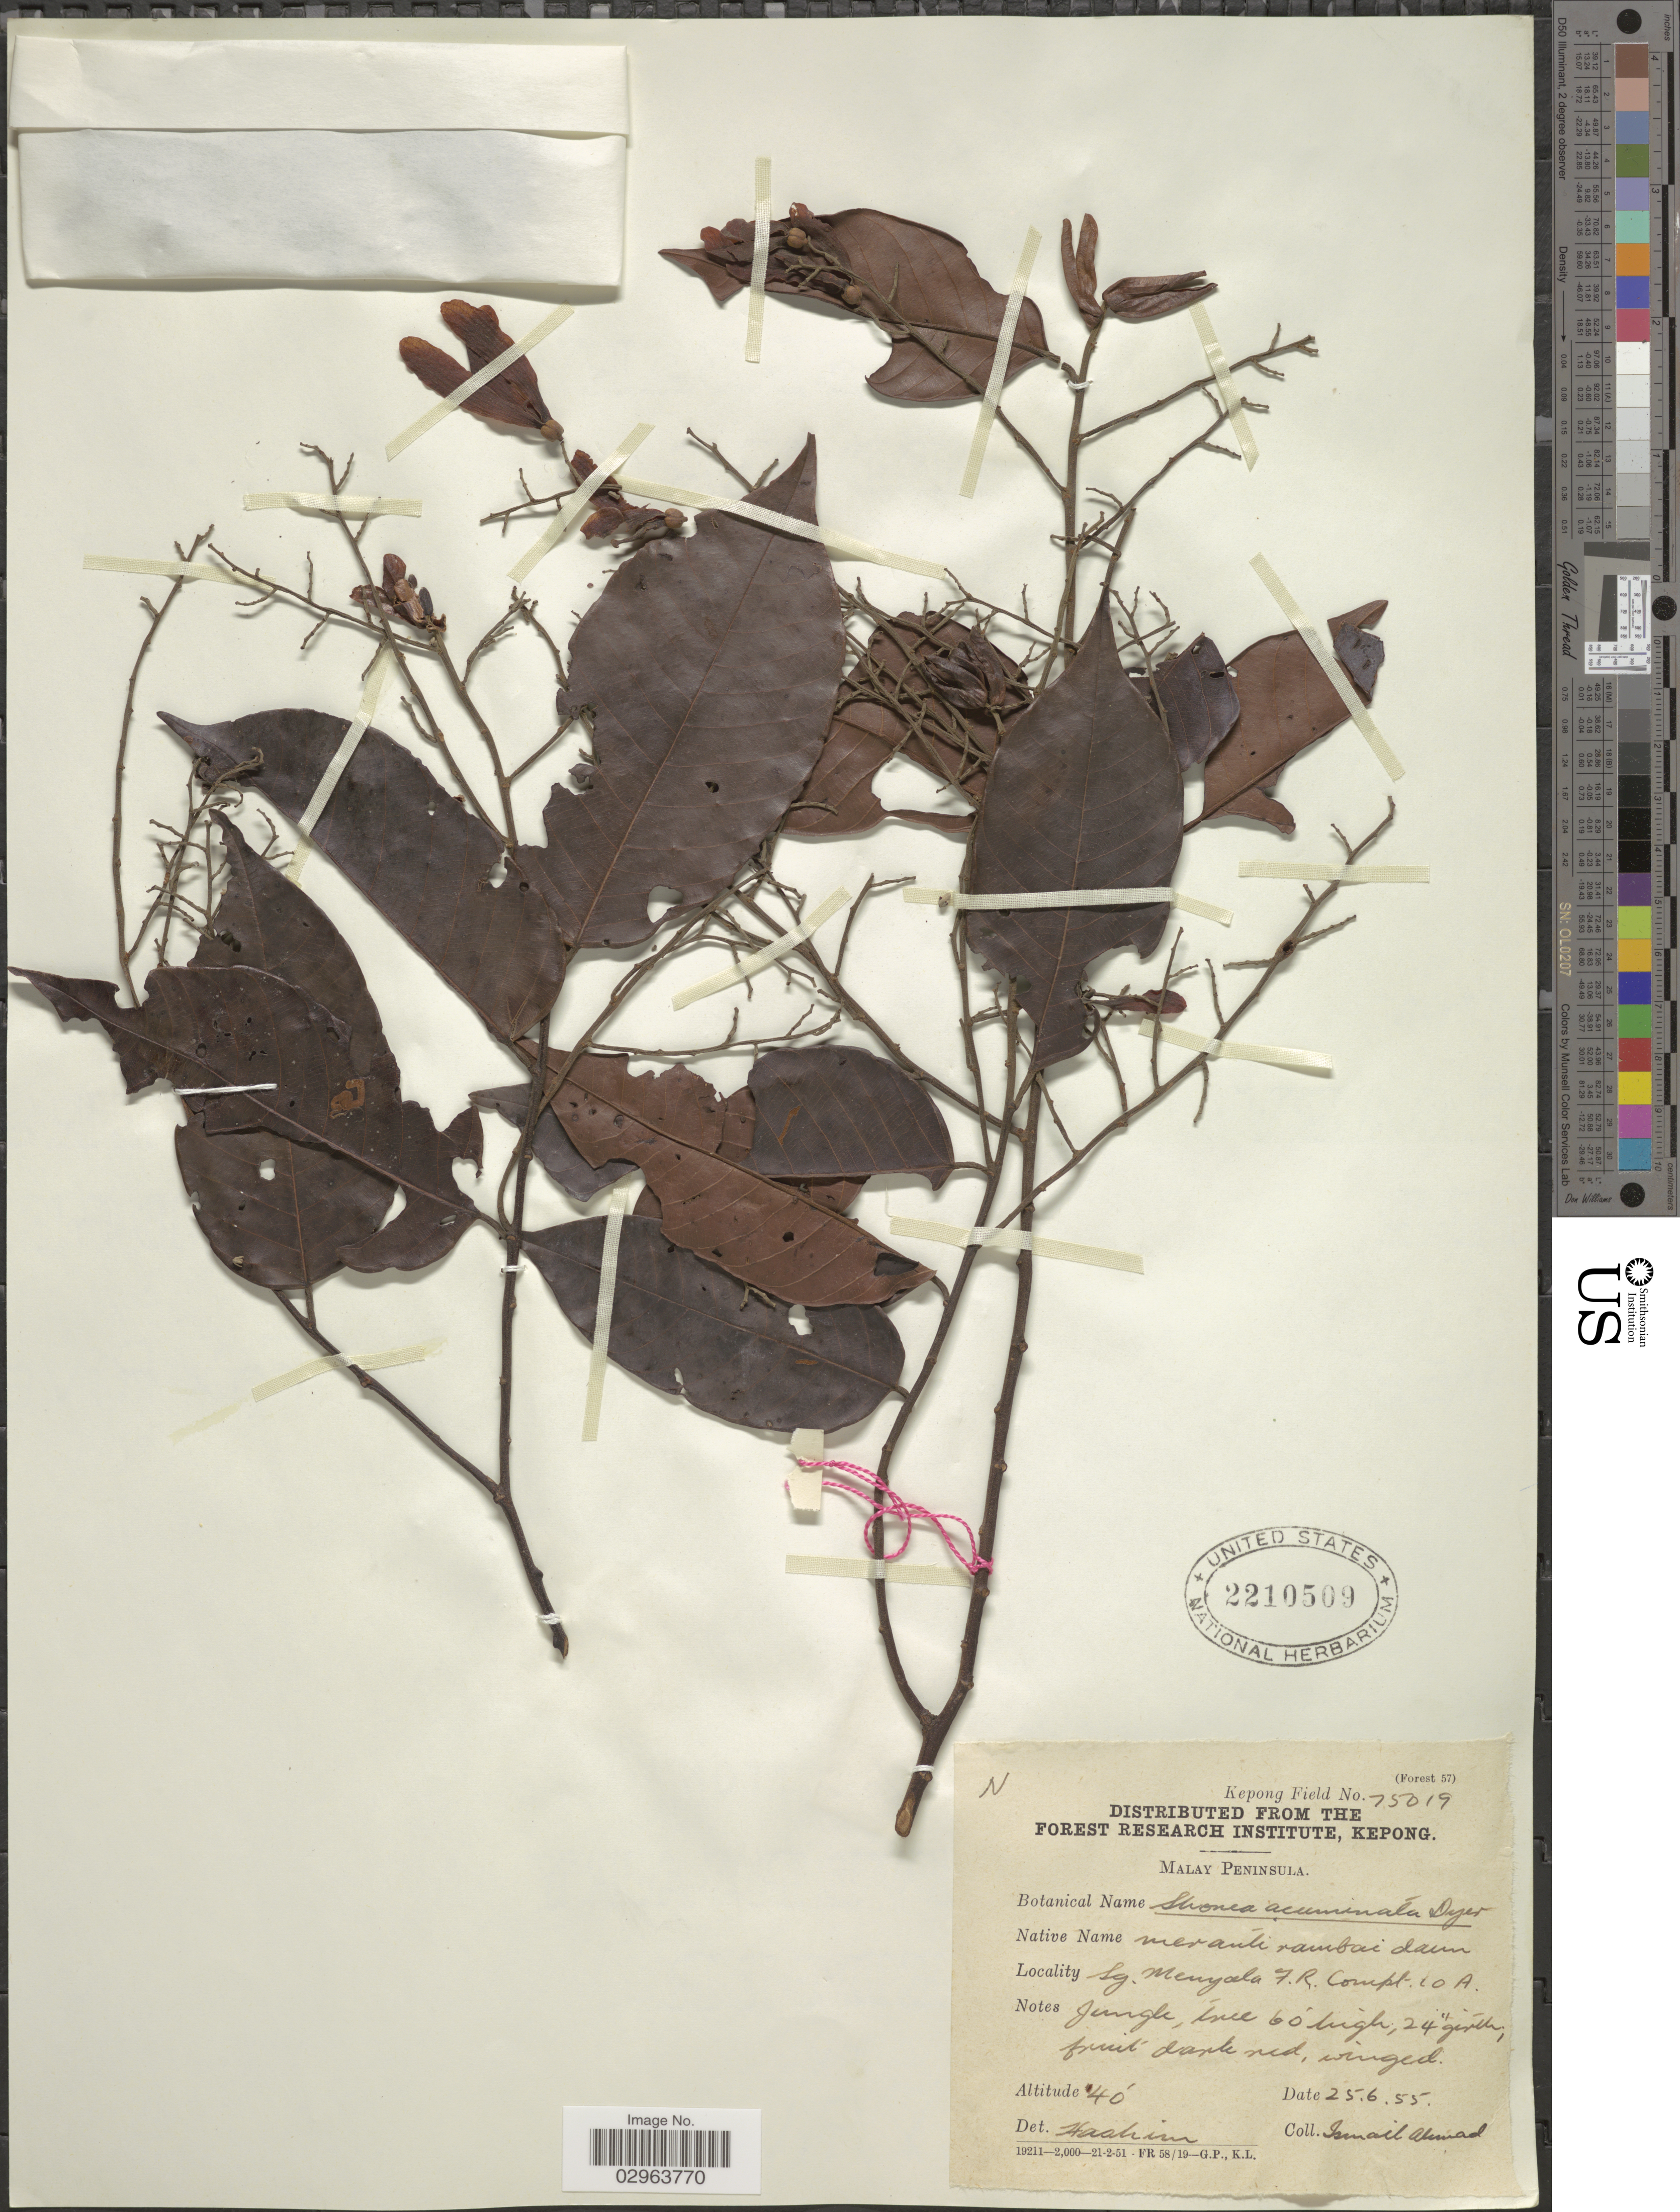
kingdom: Plantae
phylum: Tracheophyta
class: Magnoliopsida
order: Malvales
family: Dipterocarpaceae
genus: Rubroshorea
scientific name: Rubroshorea acuminata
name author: (Dyer) P.S. Ashton & J. Heck.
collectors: I. Ahmad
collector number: Kepong Field 75019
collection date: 1955-06-25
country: Malaysia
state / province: Selangor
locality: Malay Peninsula. Sg. Menyala F.R. Compt. 10 A.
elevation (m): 12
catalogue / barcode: US 2210509